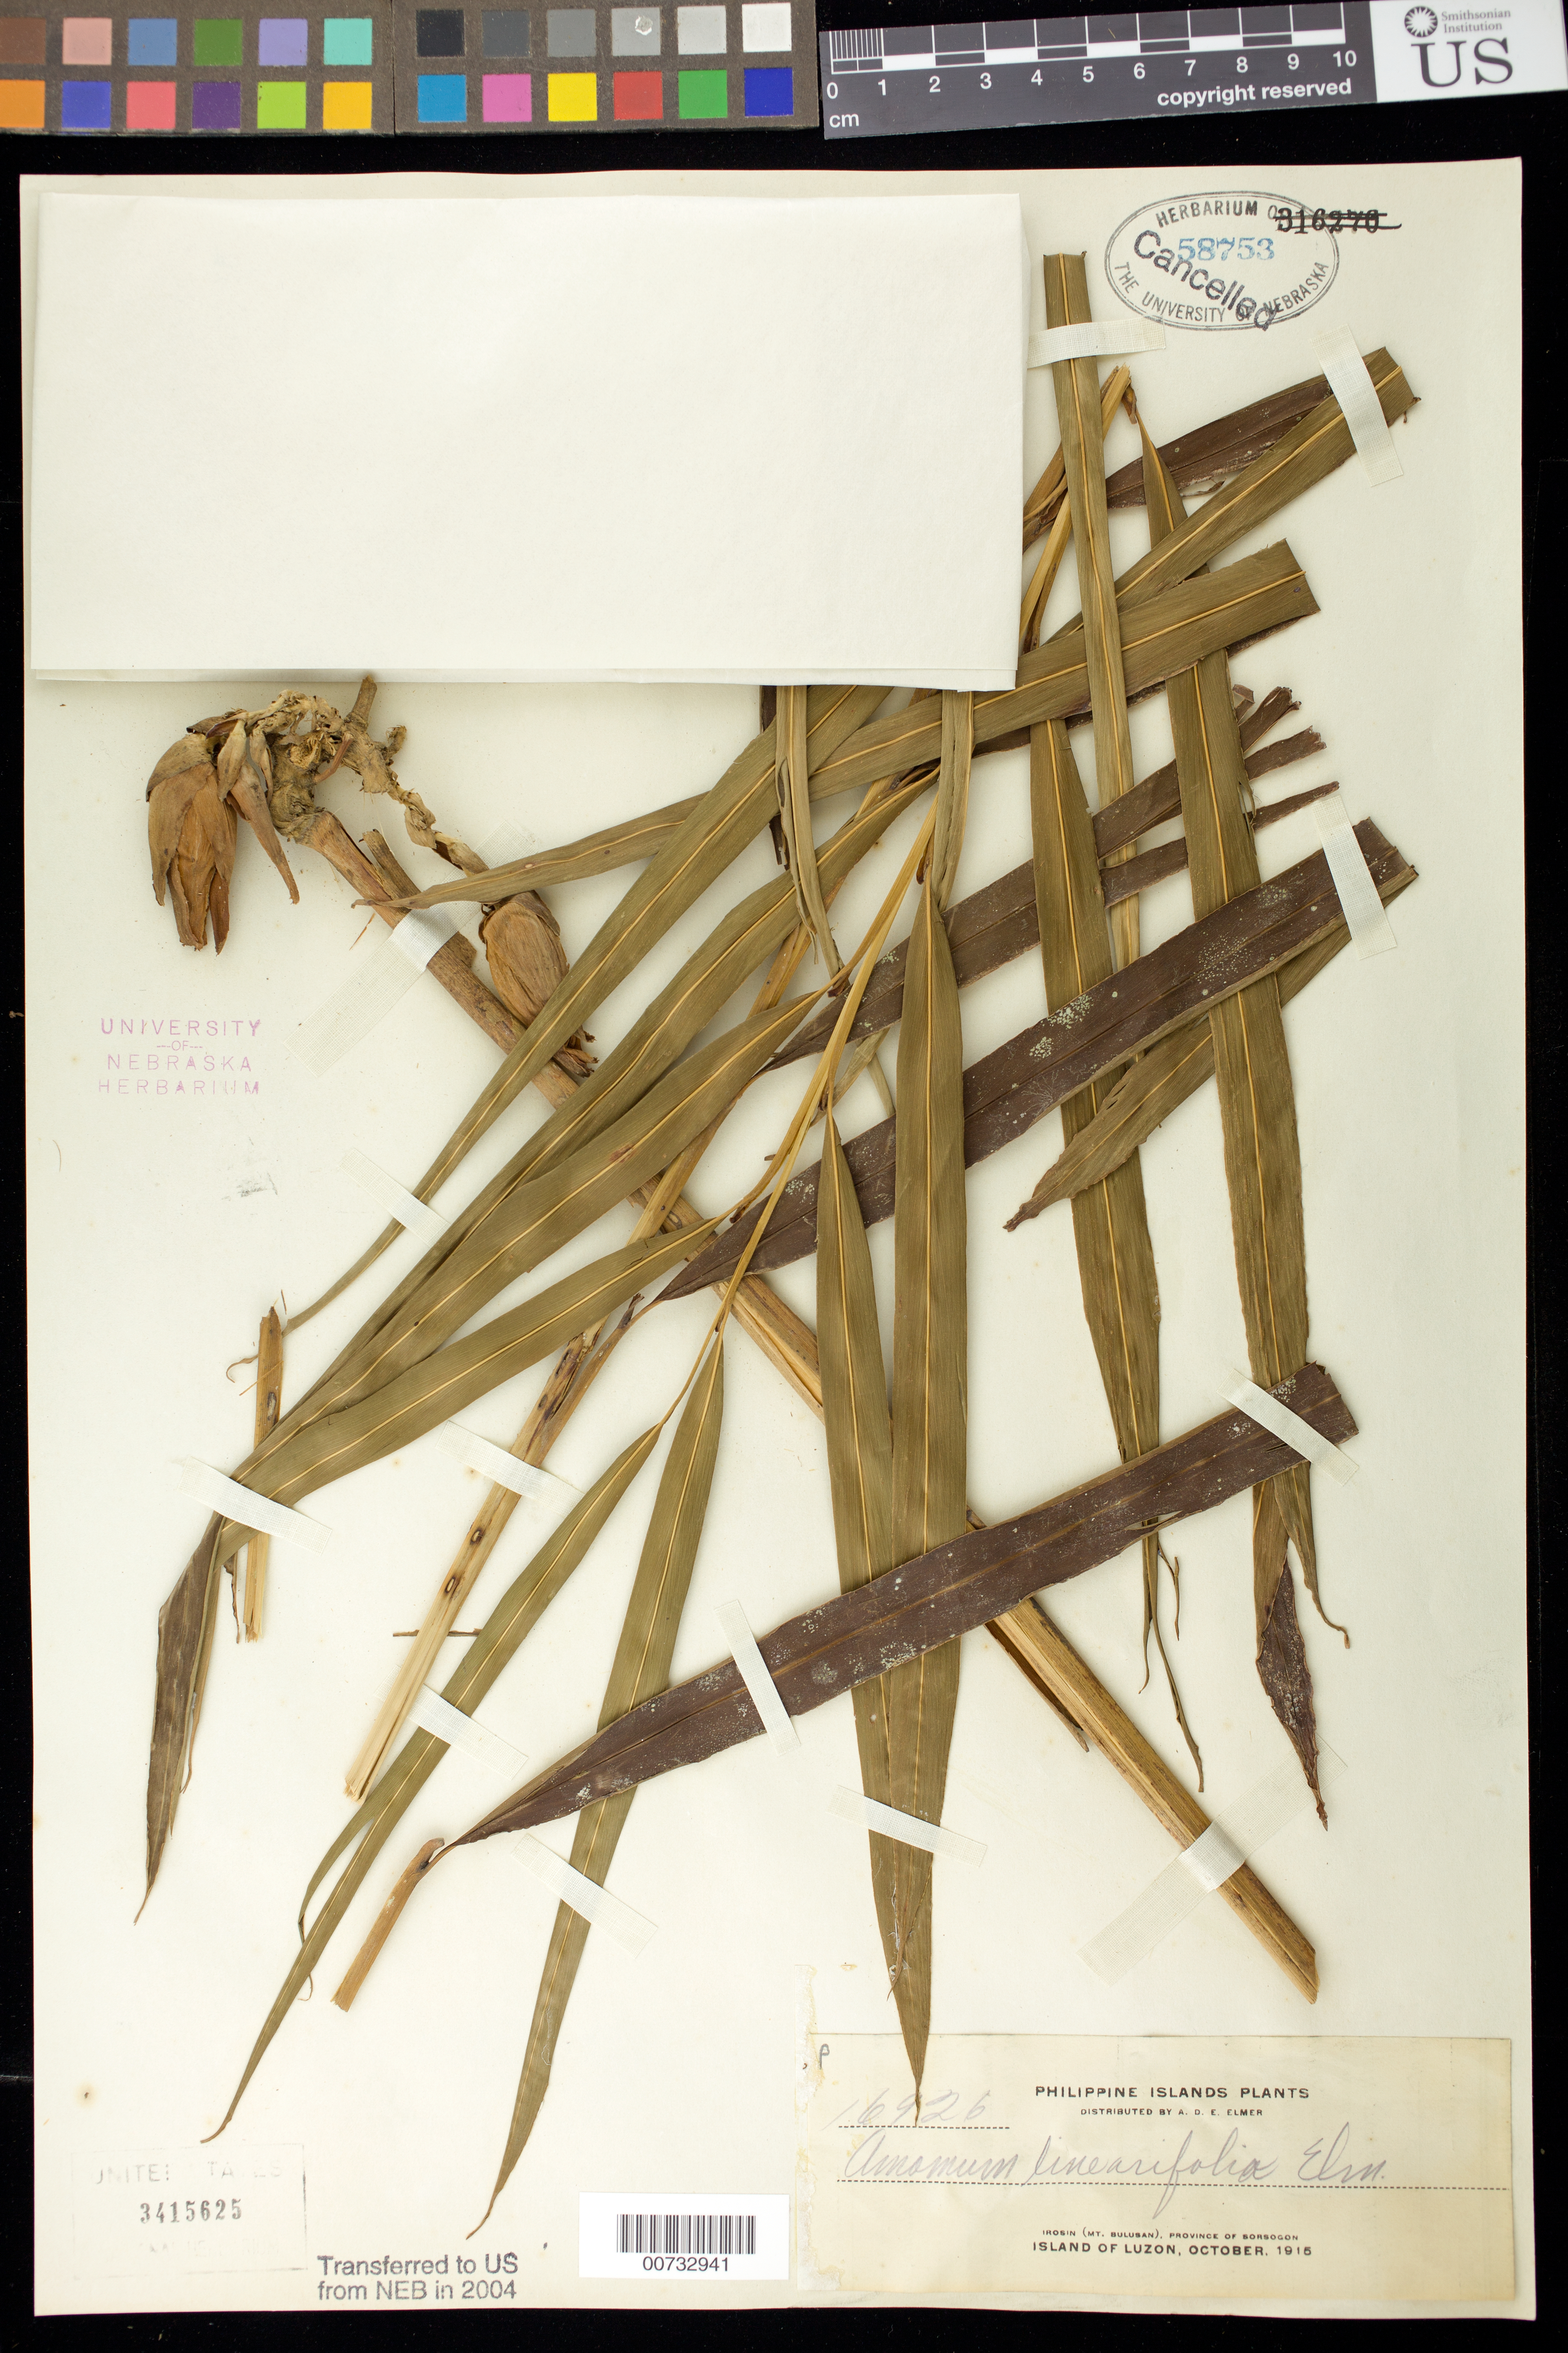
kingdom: Plantae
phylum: Tracheophyta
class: Liliopsida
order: Zingiberales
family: Zingiberaceae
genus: Amomum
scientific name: Amomum linearifolium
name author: Elmer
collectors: A. D. E. Elmer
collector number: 16926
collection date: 1915-10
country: Philippines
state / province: Bicol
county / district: Sorsogon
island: Luzon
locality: Irosin (Mt Bulusan)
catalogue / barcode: US 3415625